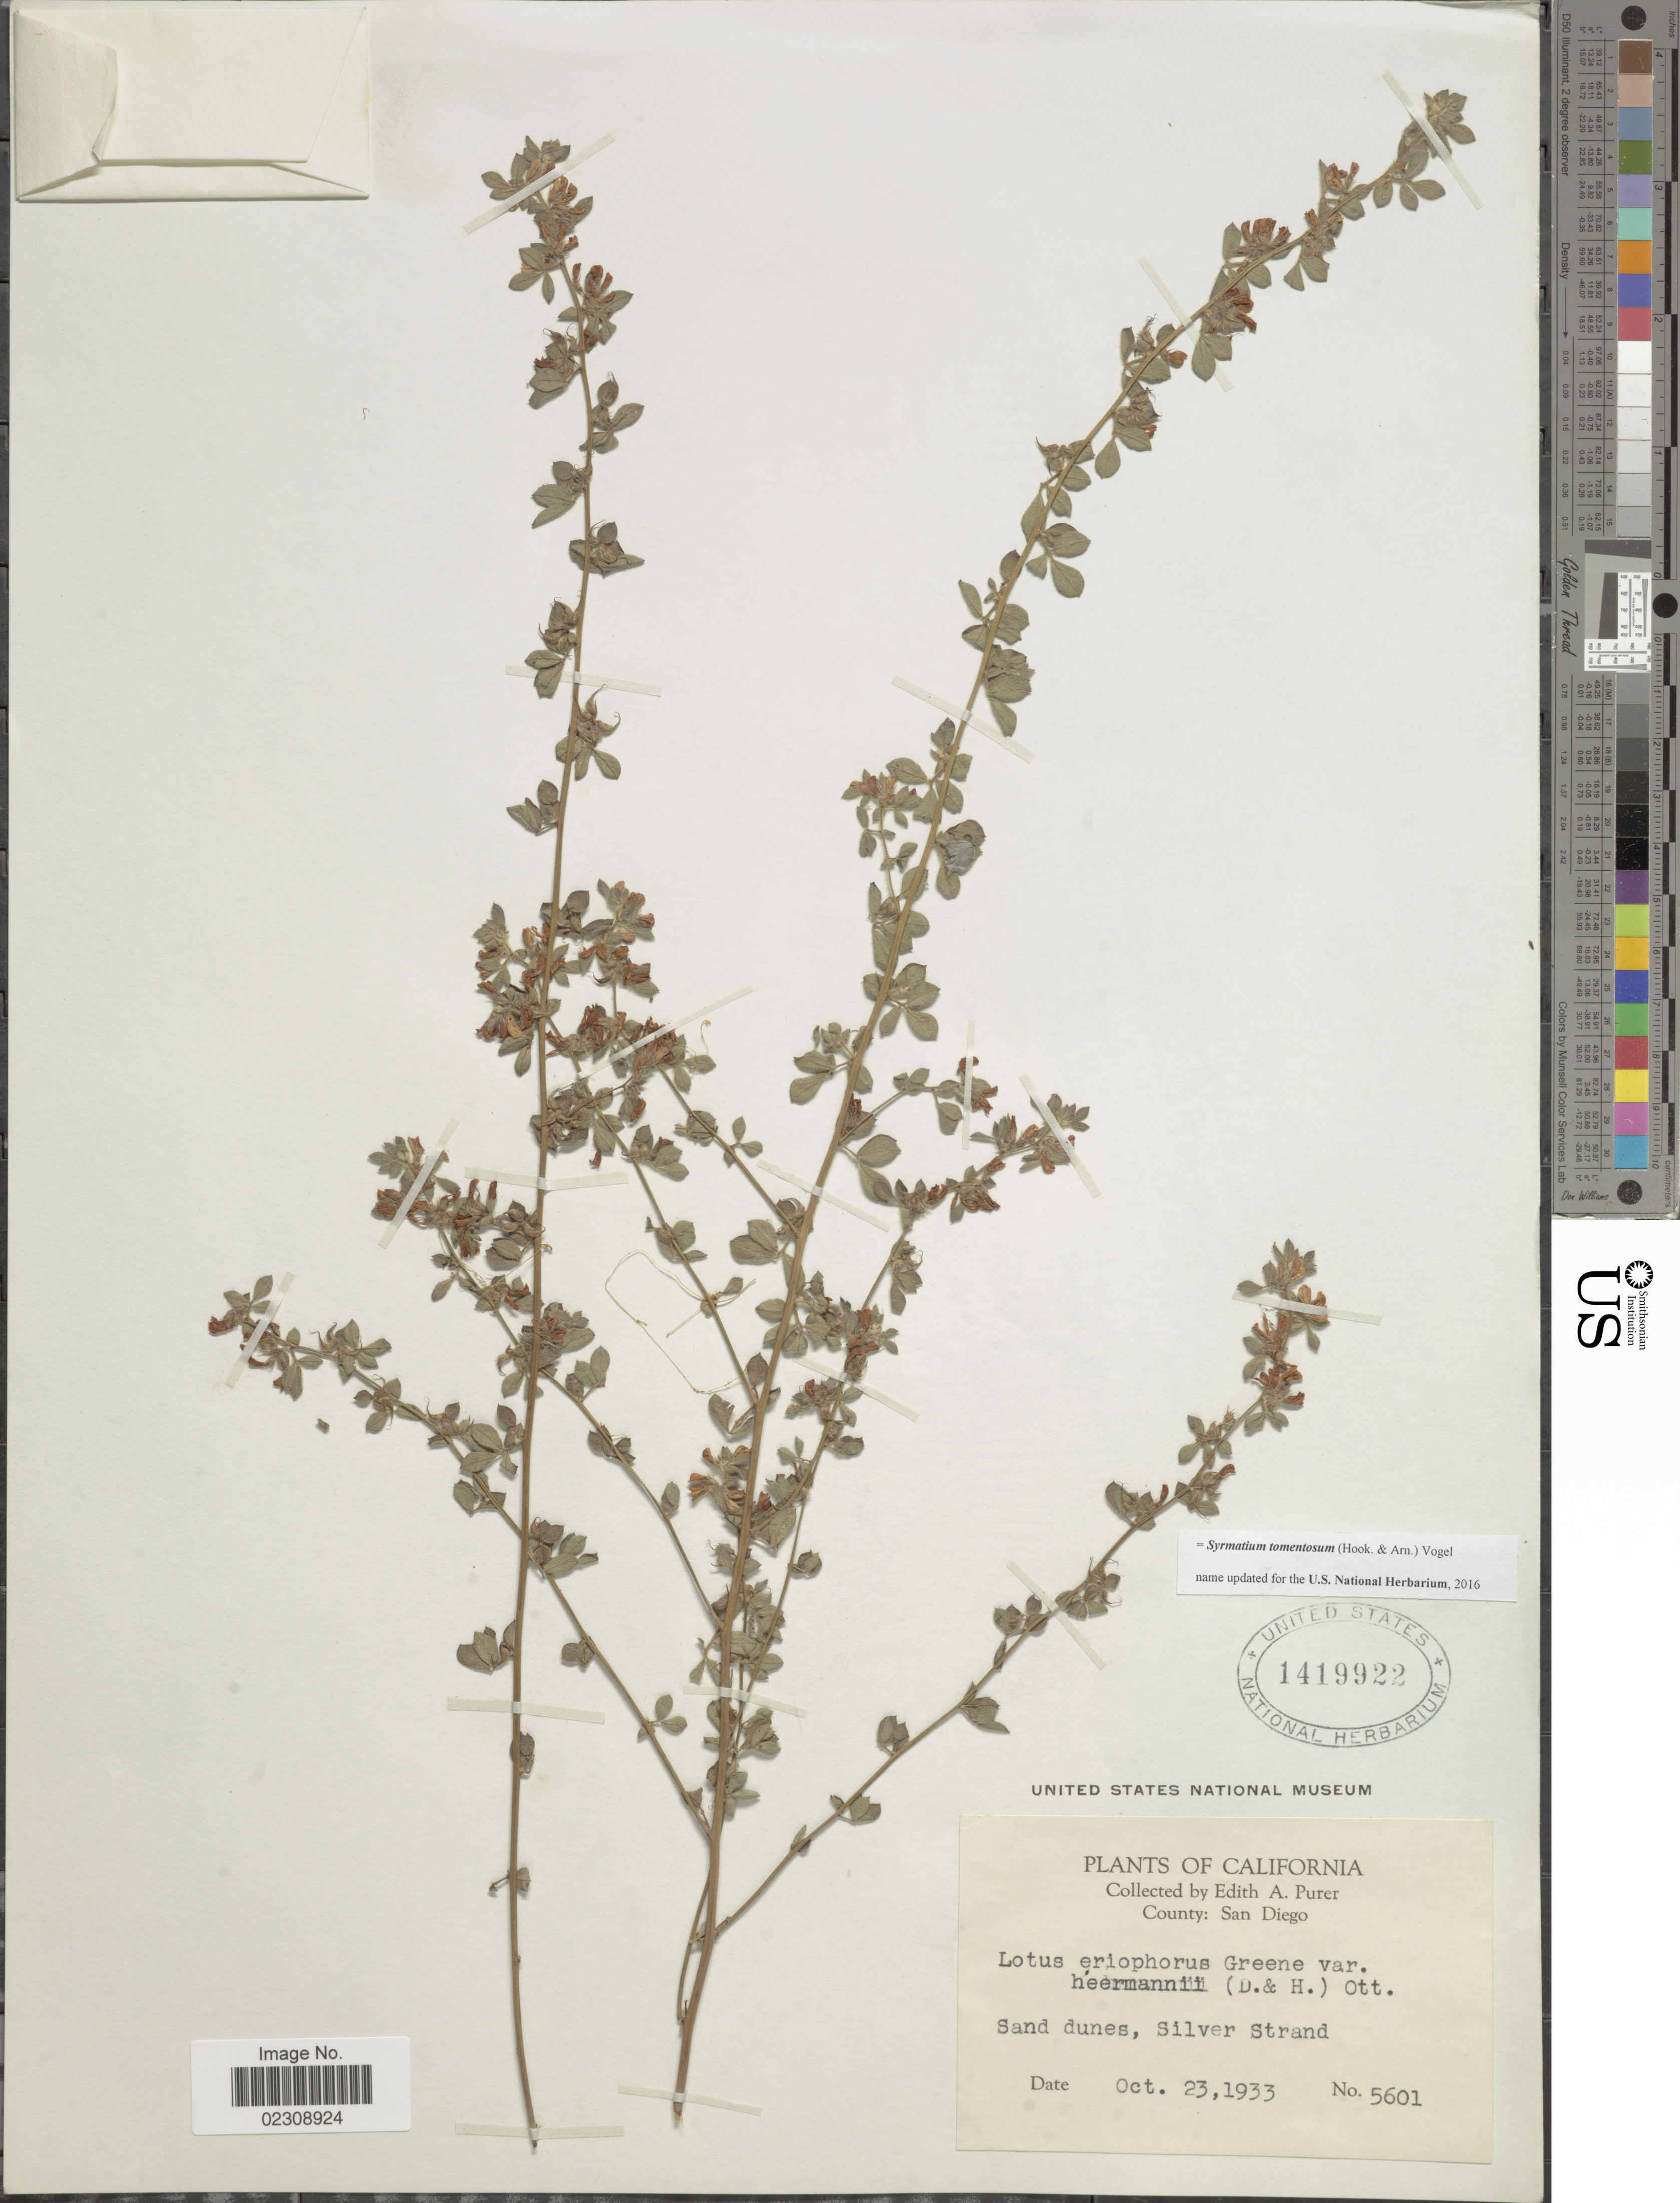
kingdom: Plantae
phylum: Tracheophyta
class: Magnoliopsida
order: Fabales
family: Fabaceae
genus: Syrmatium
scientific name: Syrmatium tomentosum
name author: (Hook. & Arn.) Vogel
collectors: E. Purer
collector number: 5601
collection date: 1933-10-23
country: United States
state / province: California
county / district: San Diego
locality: County: San Diego. Sand dunes, Silver Strand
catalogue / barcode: US 1419922